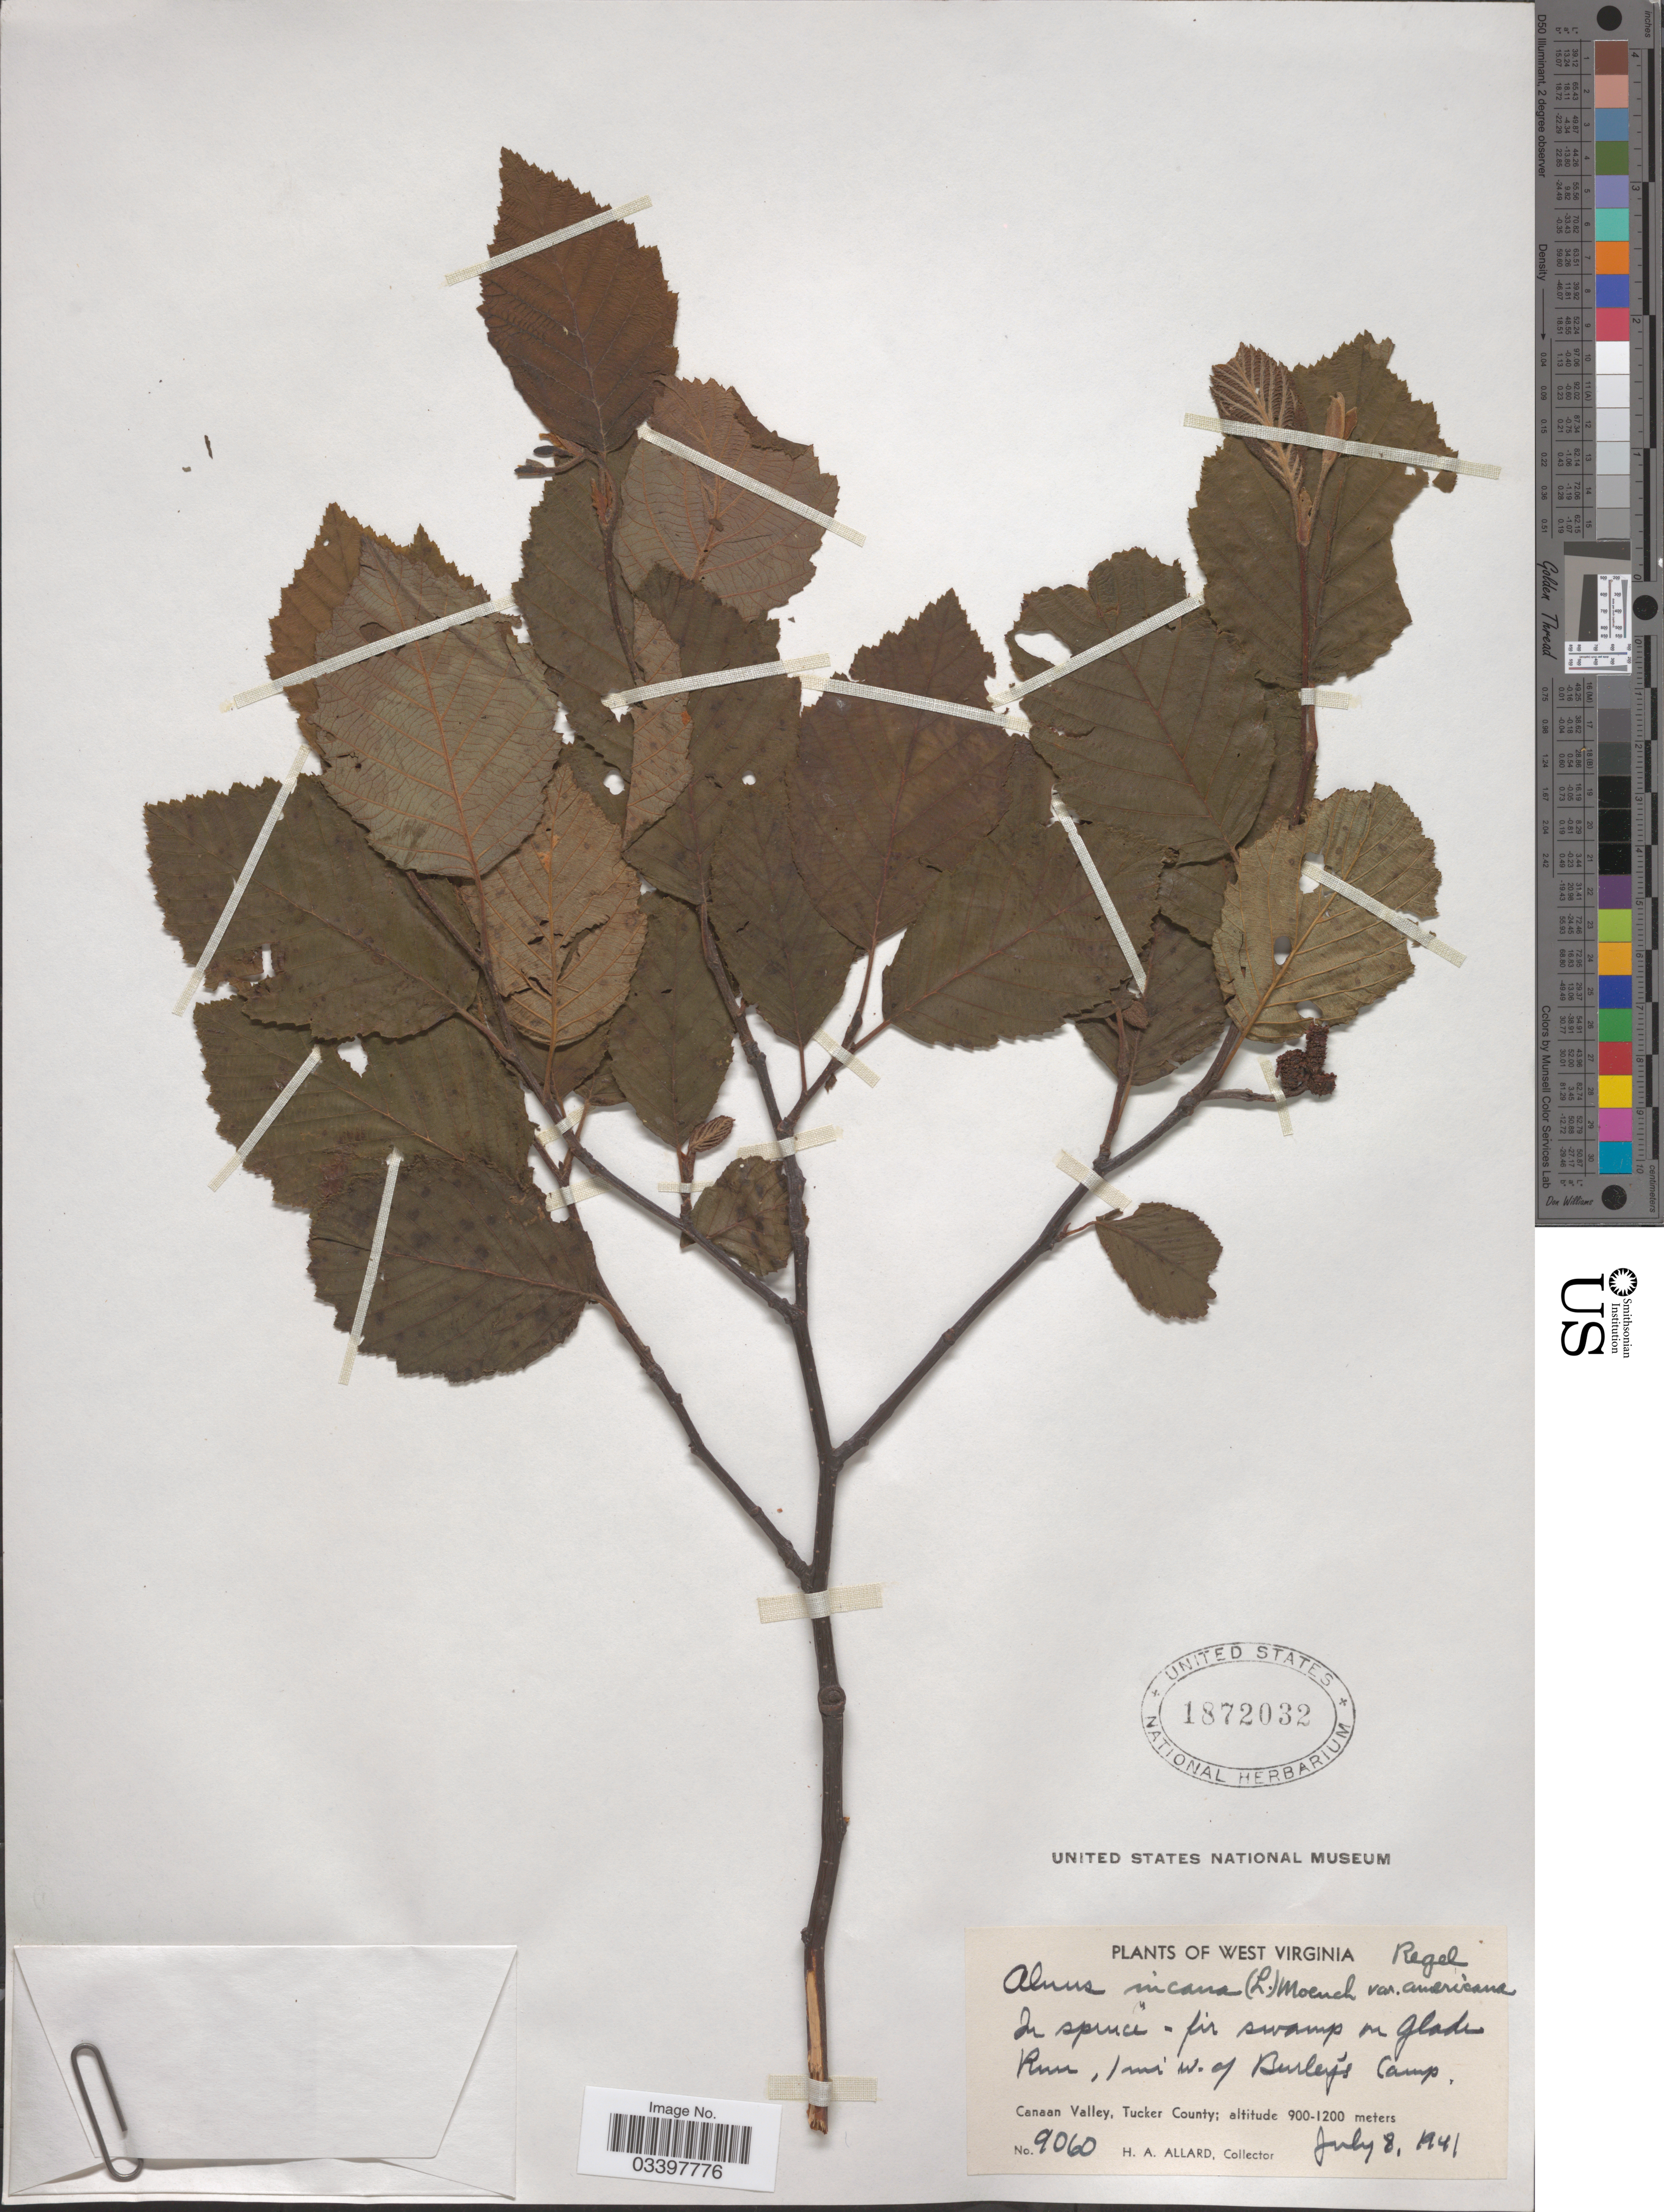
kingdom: Plantae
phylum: Tracheophyta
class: Magnoliopsida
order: Fagales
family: Betulaceae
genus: Alnus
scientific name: Alnus incana subsp. rugosa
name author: (Du Roi) R.T. Clausen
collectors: H. A. Allard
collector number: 9060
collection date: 1941-07-08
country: United States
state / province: West Virginia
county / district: Tucker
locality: Run, 1 mi w. of Burley's Camp. Canaan Valley, Tucker County.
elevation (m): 900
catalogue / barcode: US 1872032